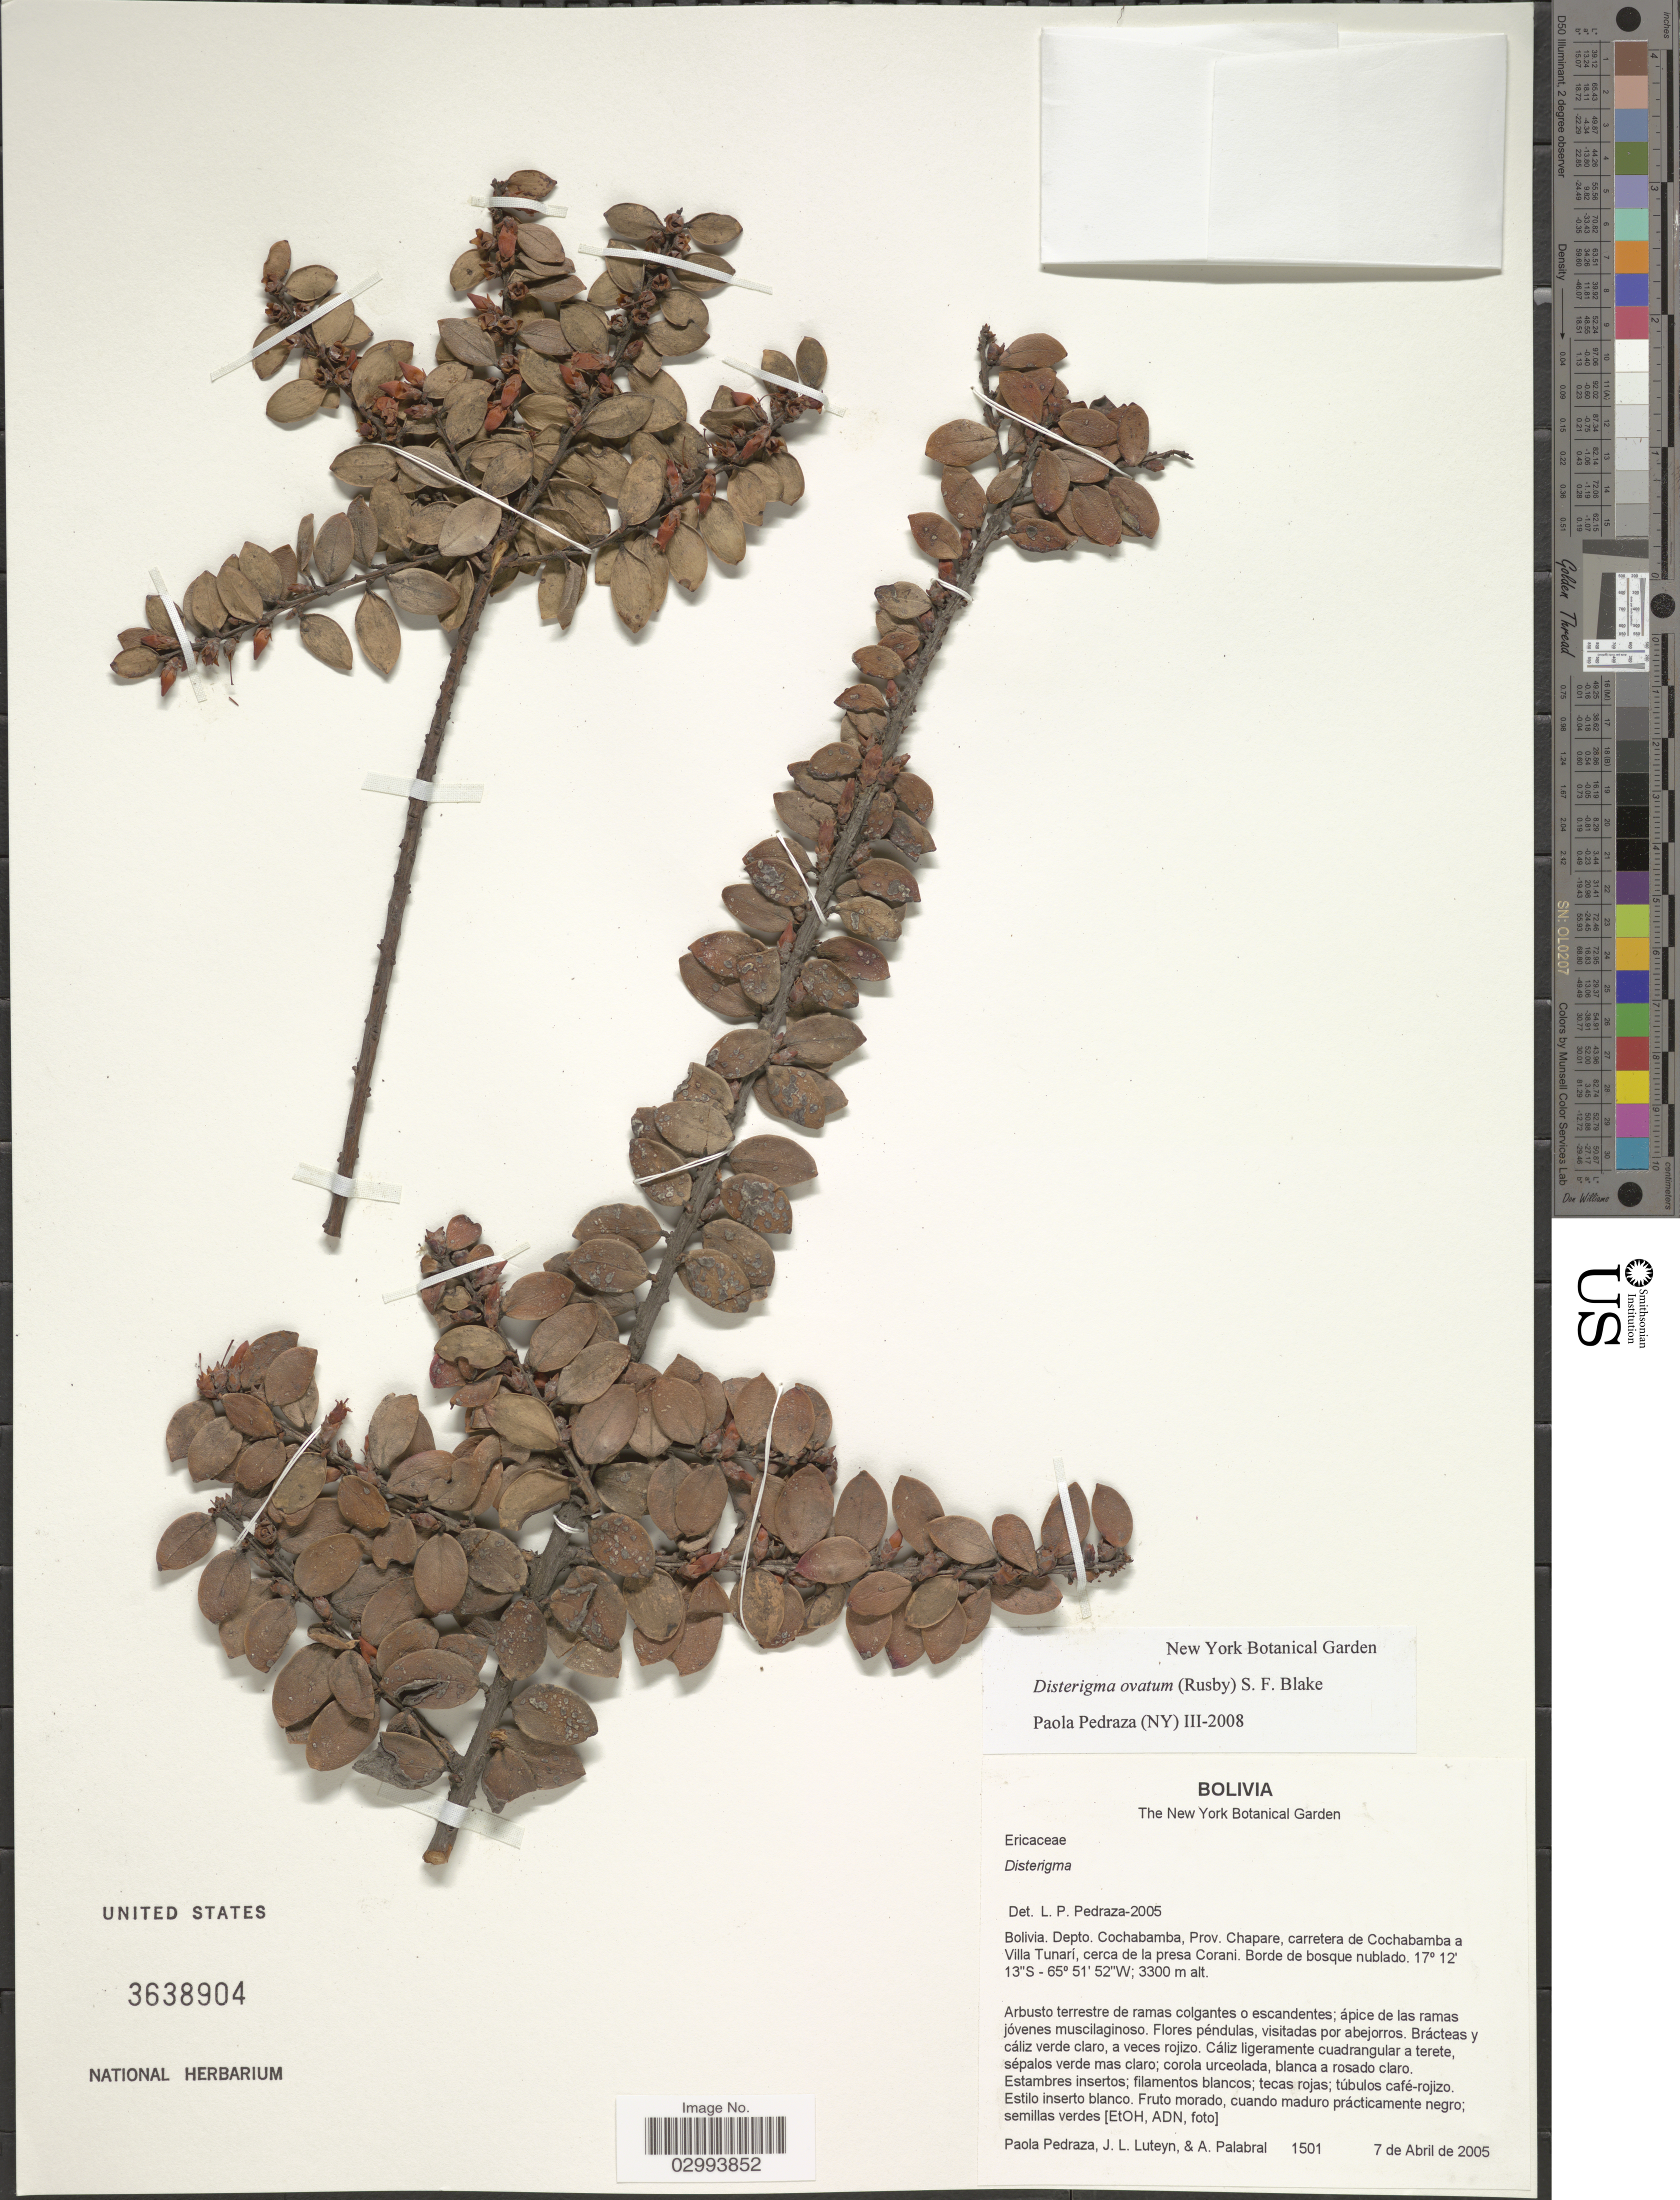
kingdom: Plantae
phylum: Tracheophyta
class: Magnoliopsida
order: Ericales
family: Ericaceae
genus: Disterigma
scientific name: Disterigma ovatum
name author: (Rusby) S.F. Blake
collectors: P. Pedraza, J. Luteyn & A. Palabral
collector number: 1501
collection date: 2005-04-07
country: Bolivia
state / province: Cochabamba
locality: Depto. Cochabamba, Prov. Chapare, carretera de Cochabamba a Villa Tunarí, cerca de la presa Corani. Borde de bosque nublado.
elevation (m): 3300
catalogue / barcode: US 3638904